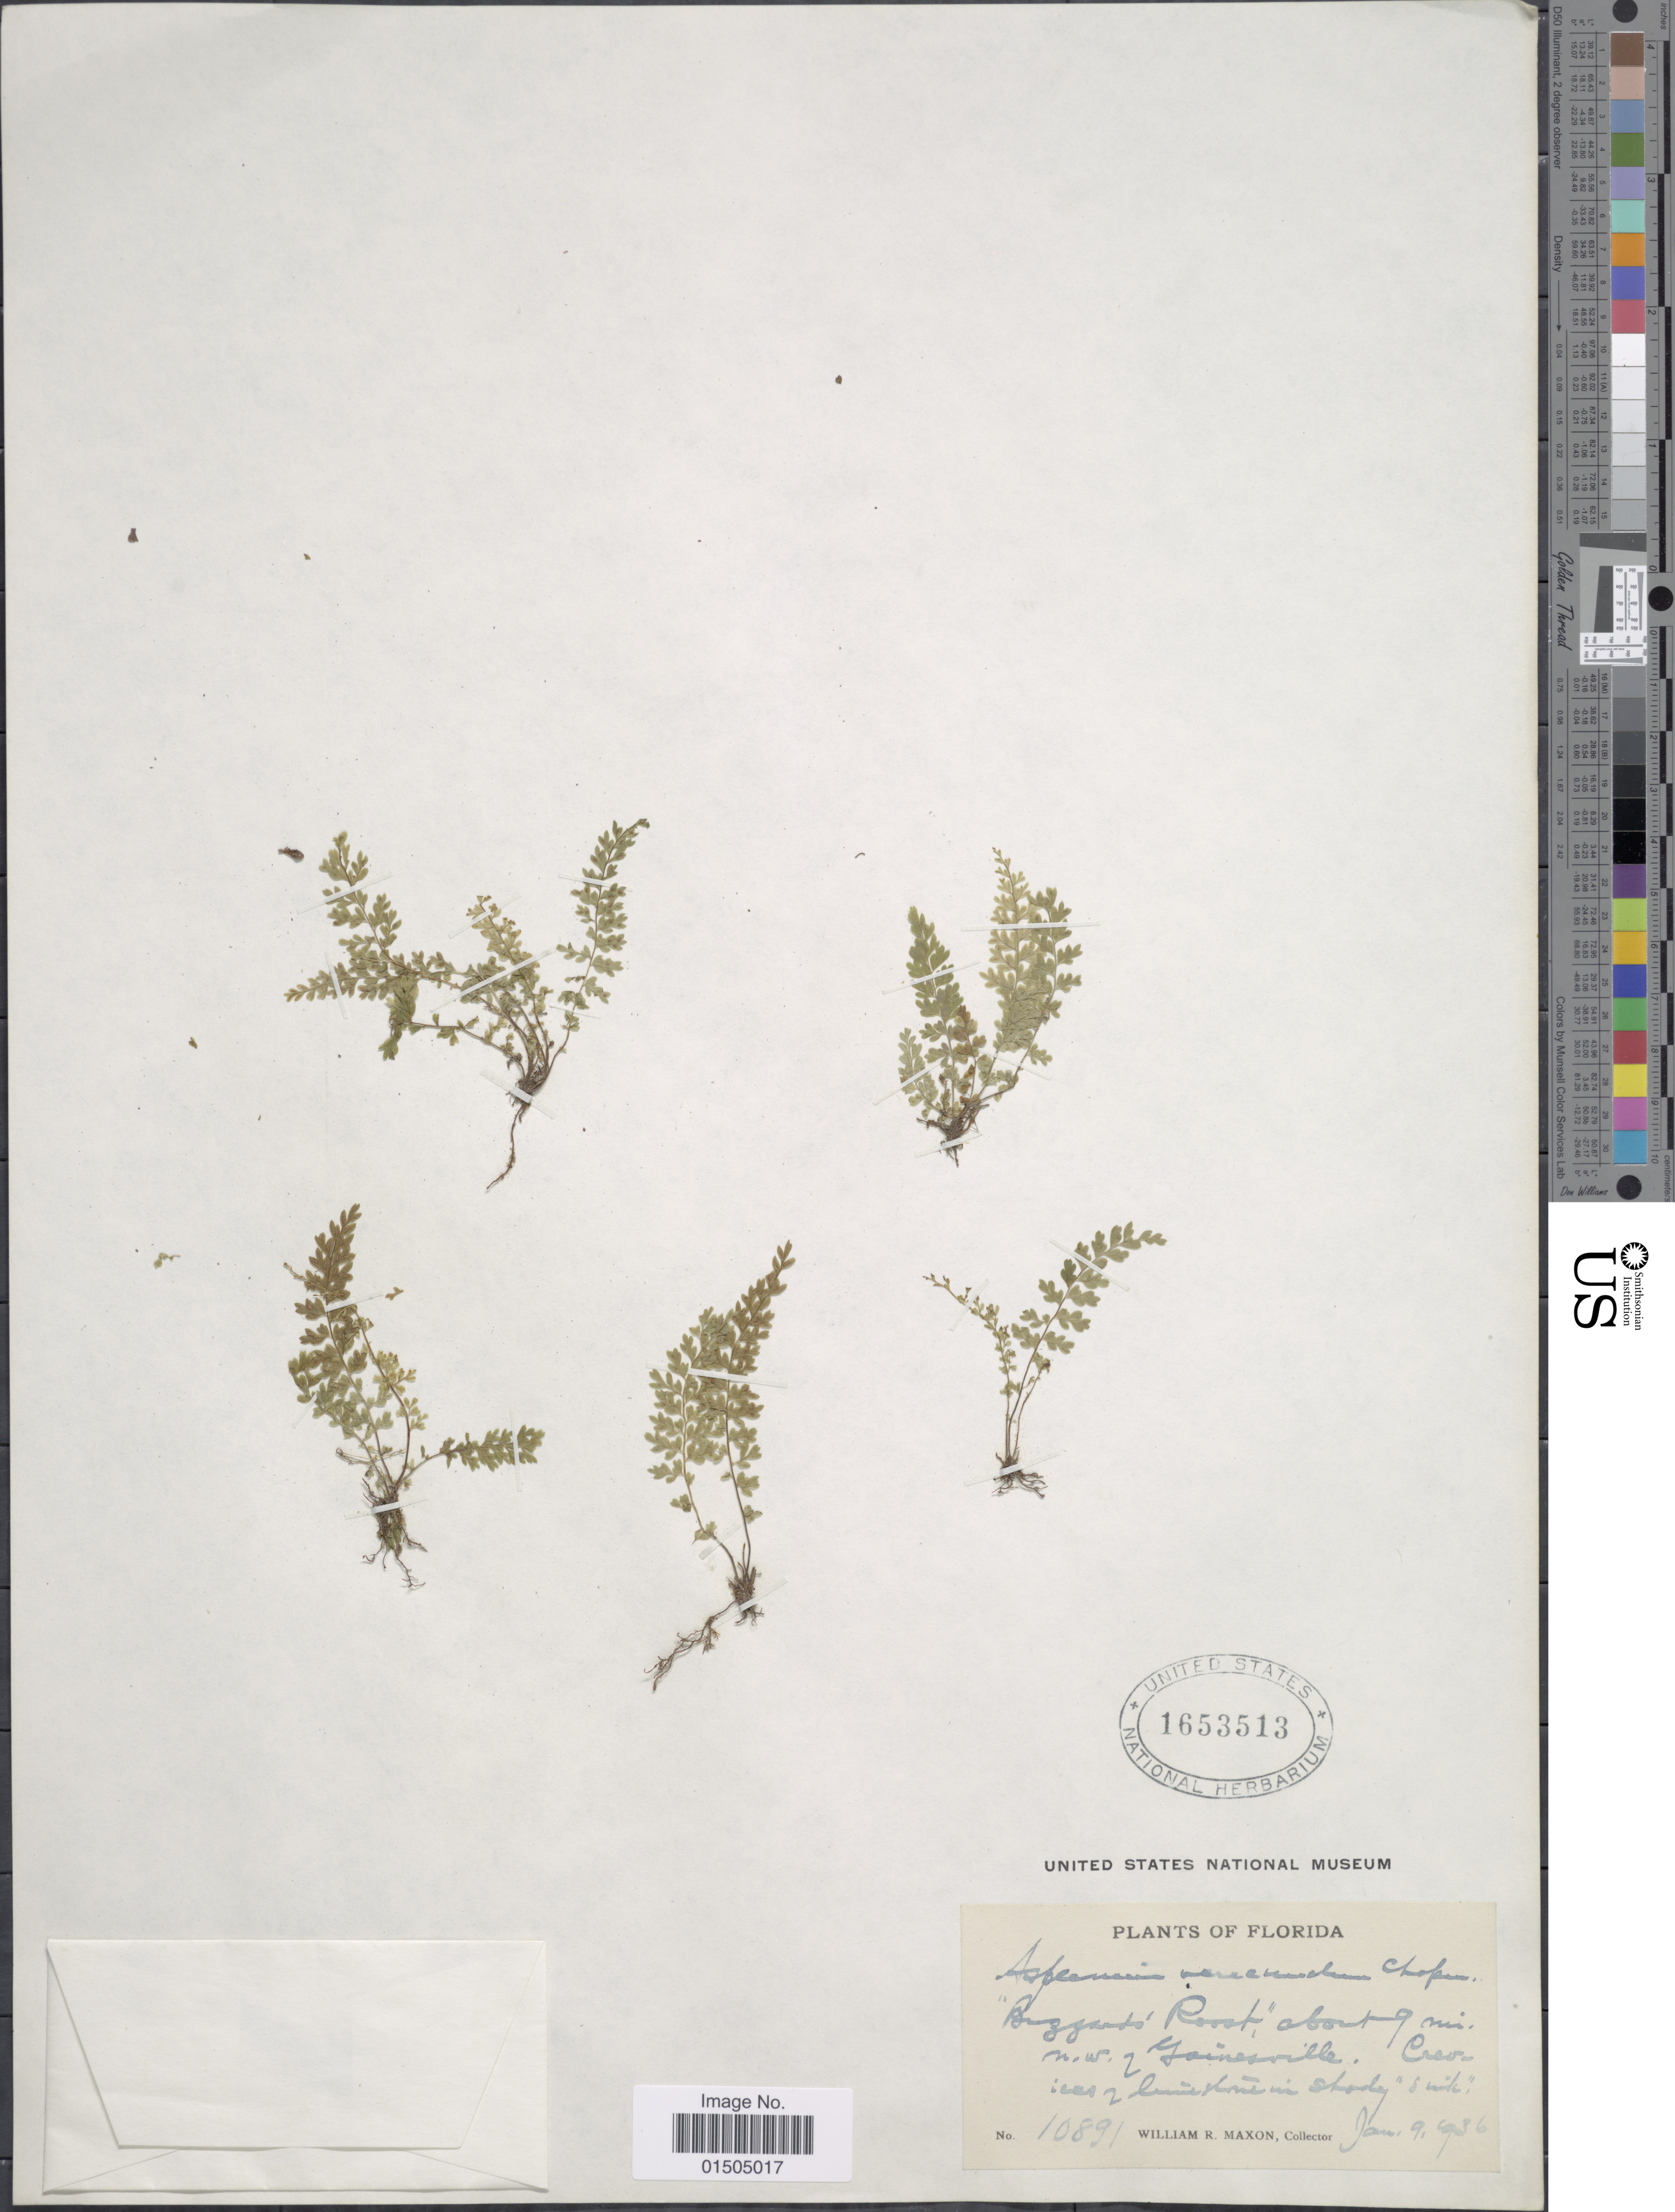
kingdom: Plantae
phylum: Tracheophyta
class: Polypodiopsida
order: Polypodiales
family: Aspleniaceae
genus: Asplenium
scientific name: Asplenium verecundum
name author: Chapm.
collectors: W. R. Maxon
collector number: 10891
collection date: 1936-01-09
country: United States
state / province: Florida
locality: Buzzards' Roost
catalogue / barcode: US 1653513